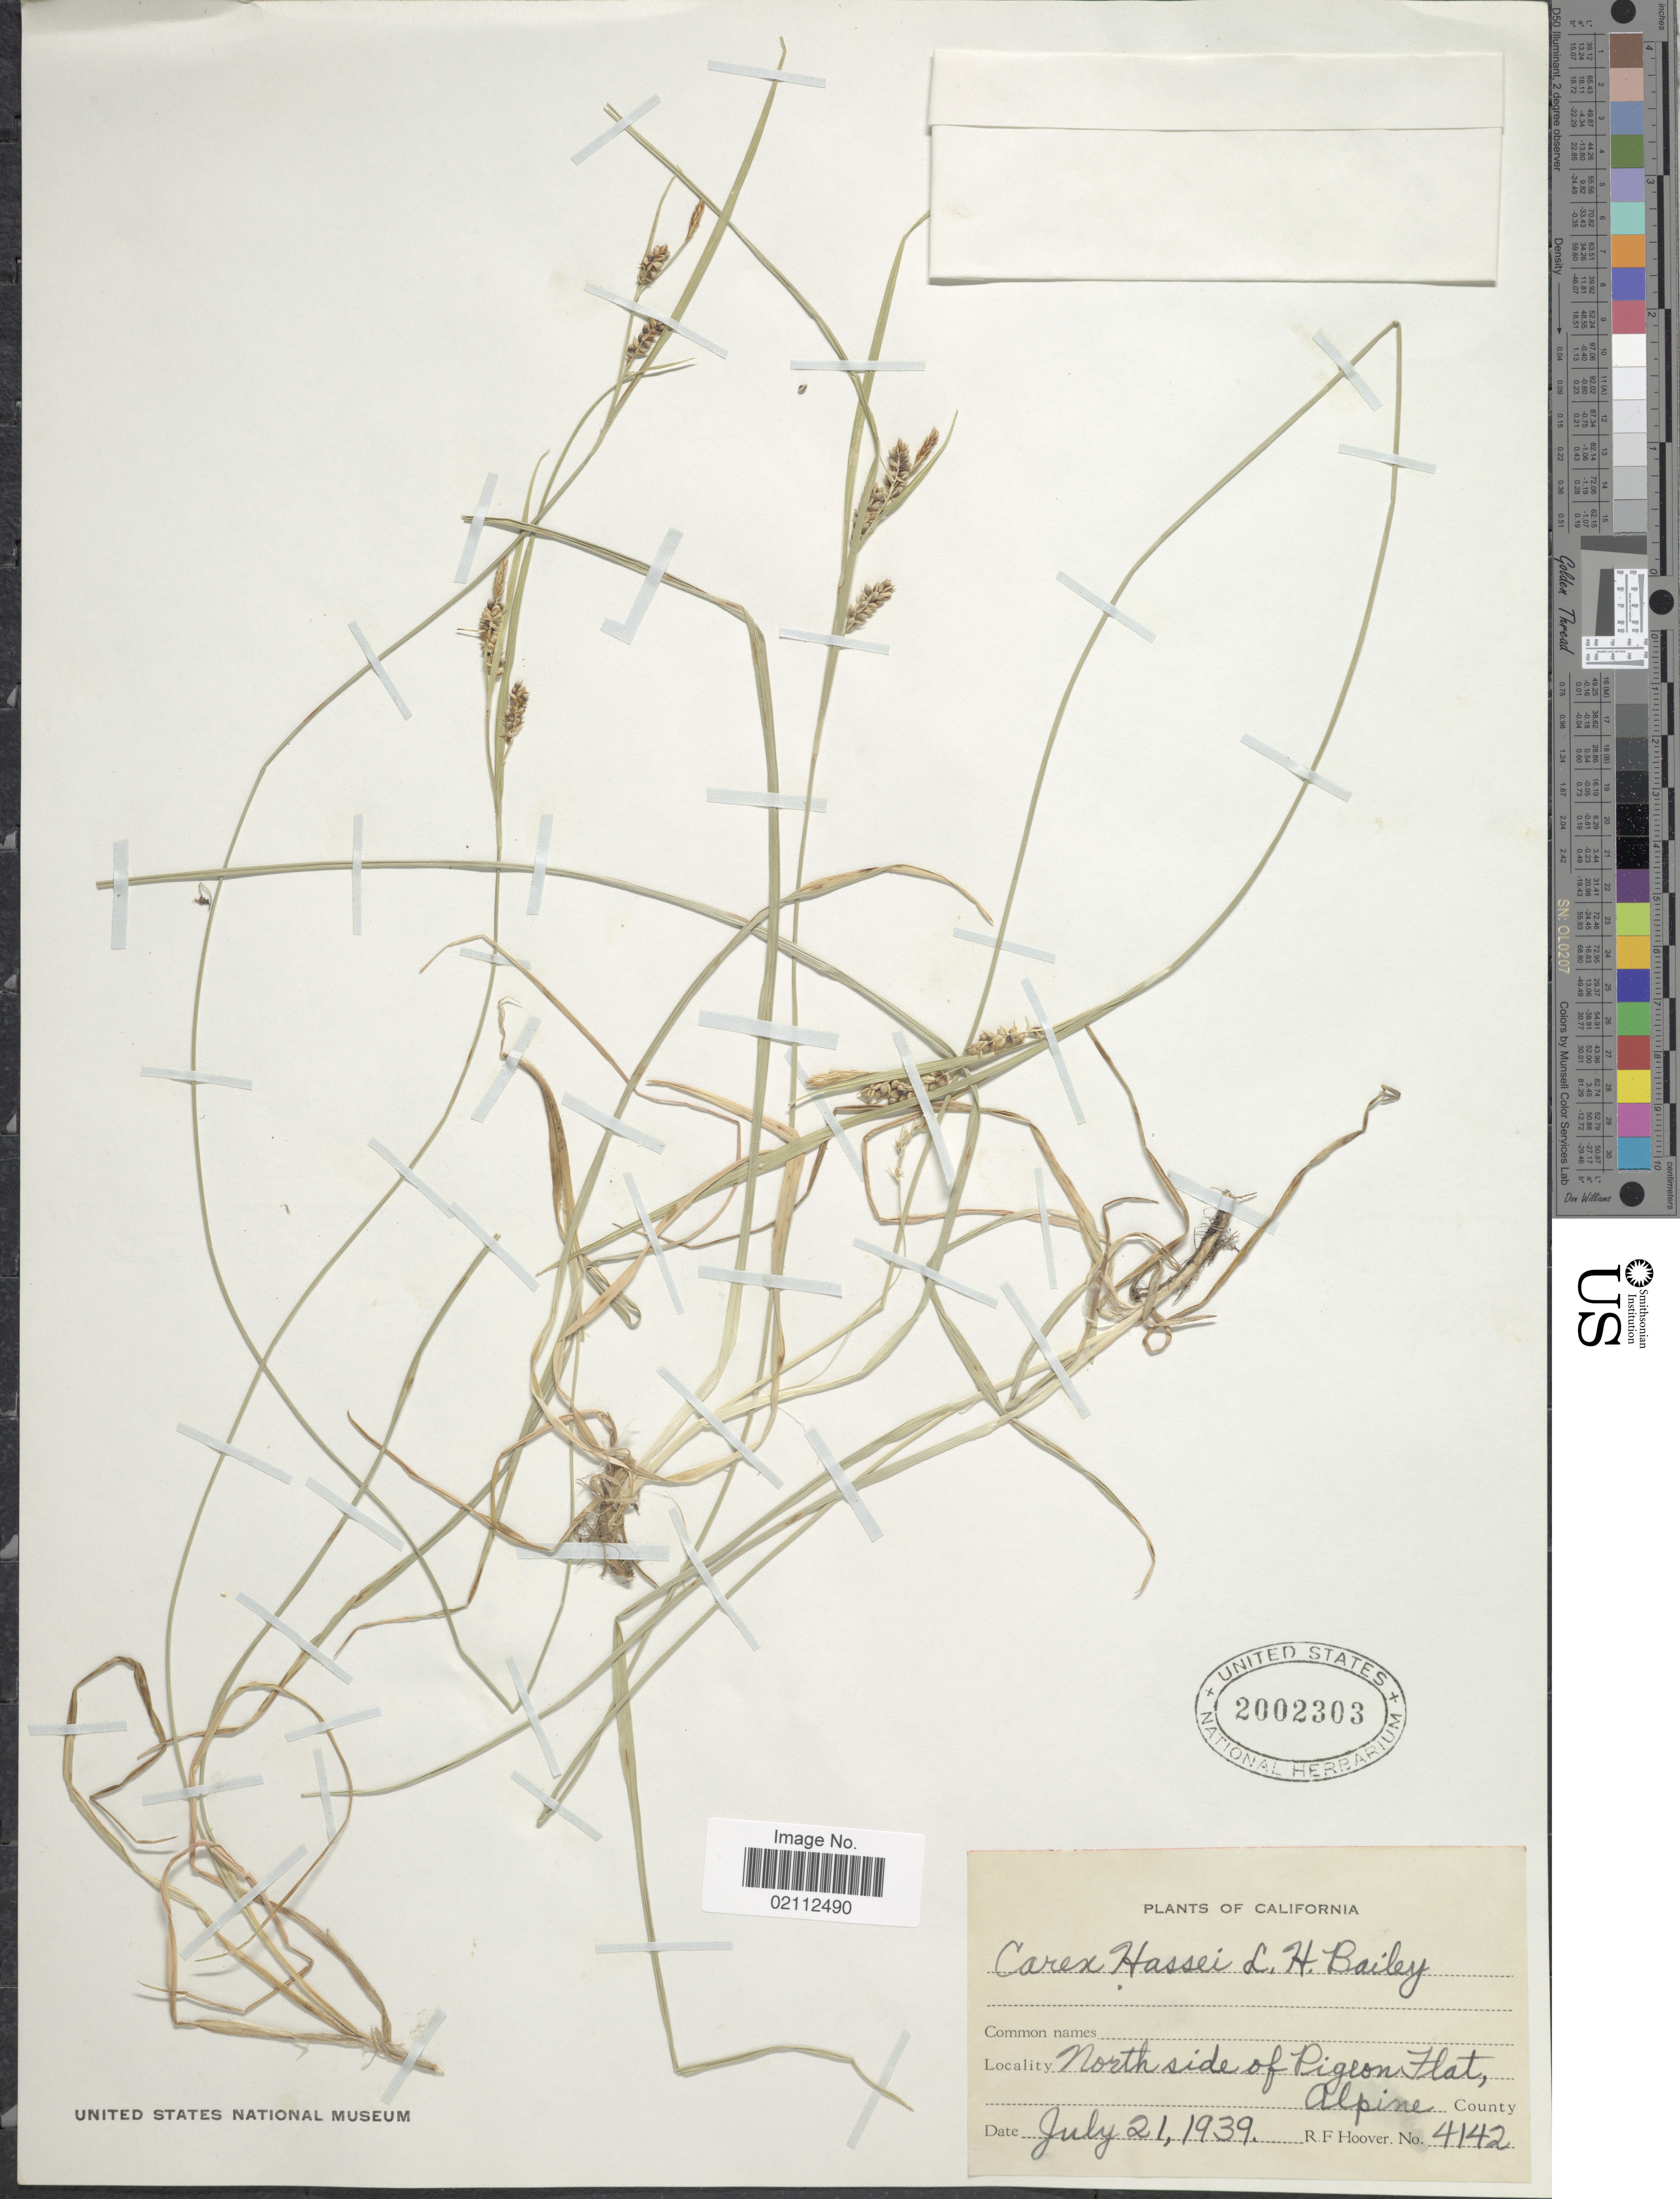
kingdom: Plantae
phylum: Tracheophyta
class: Liliopsida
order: Poales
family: Cyperaceae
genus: Carex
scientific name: Carex hassei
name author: L.H. Bailey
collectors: R. F. Hoover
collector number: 4142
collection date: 1939-07-21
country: United States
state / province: California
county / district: Alpine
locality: North side of Pigeon Flat, Alpine County.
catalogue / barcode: US 2002303